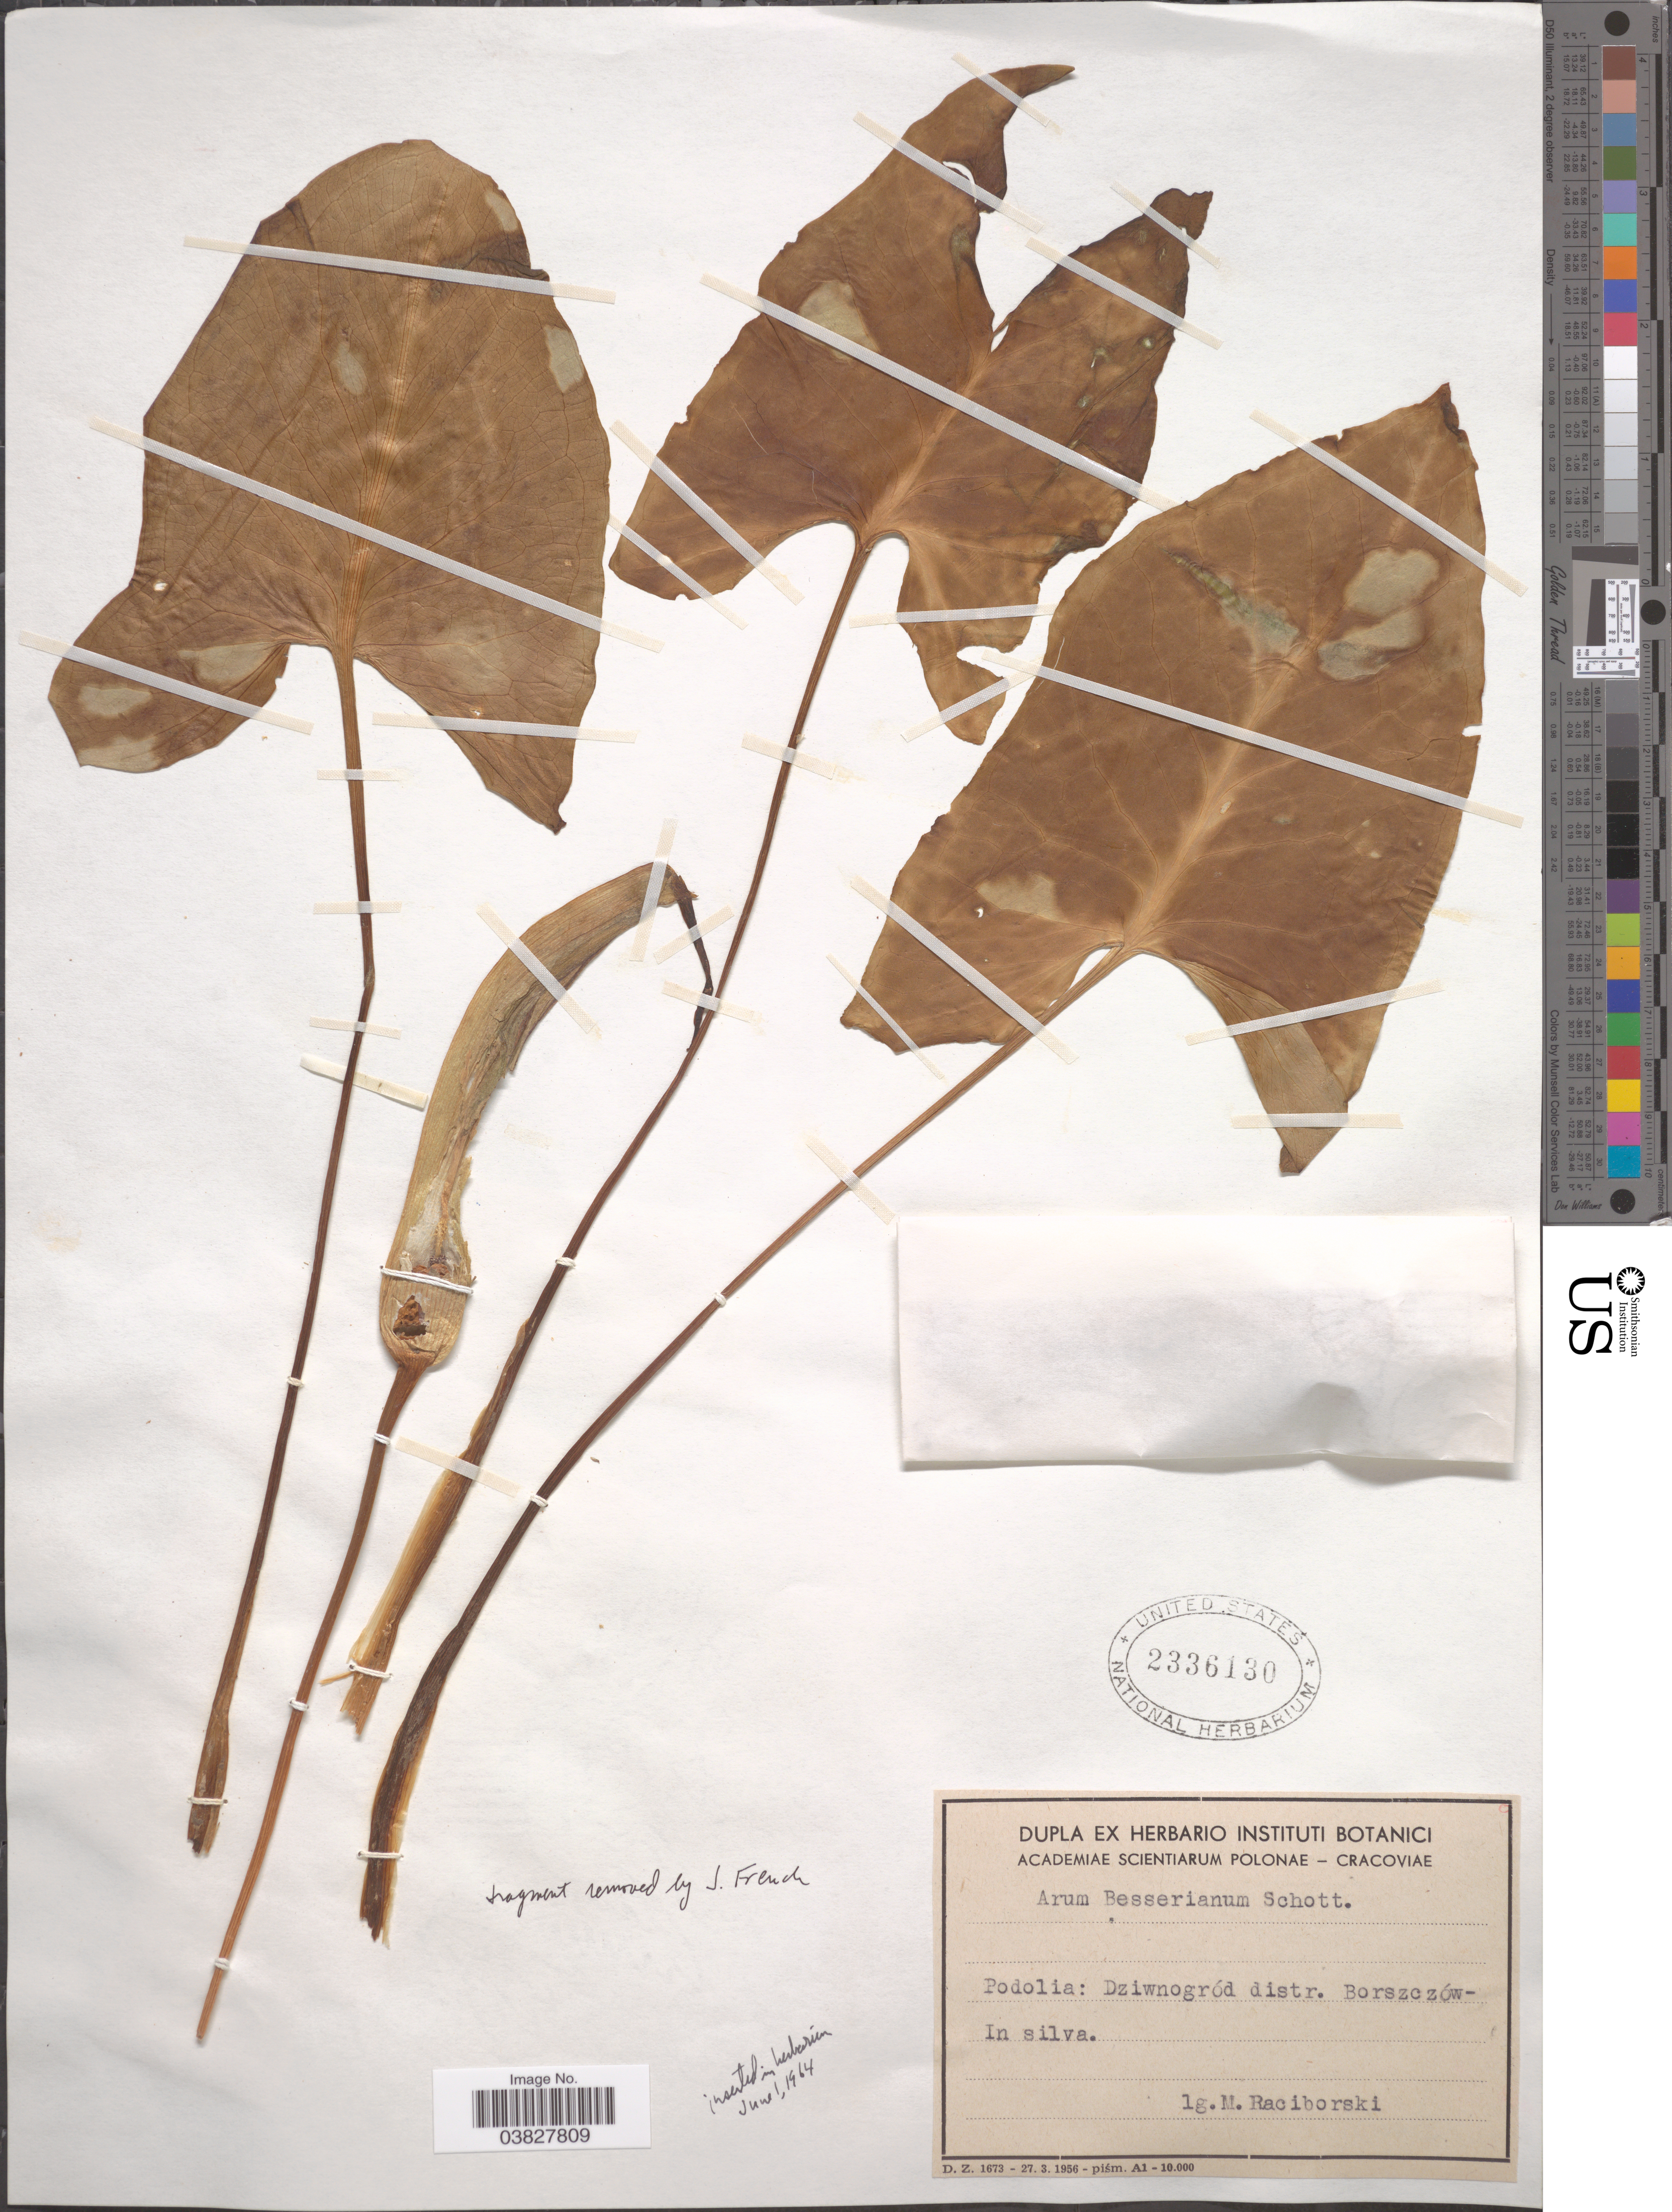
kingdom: Plantae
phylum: Tracheophyta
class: Liliopsida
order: Alismatales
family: Araceae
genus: Arum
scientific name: Arum besserianum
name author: Schott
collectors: M. Raciborski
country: Ukraine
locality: Podolia: Dziwnogród distr. Borszców.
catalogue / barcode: US 2336130